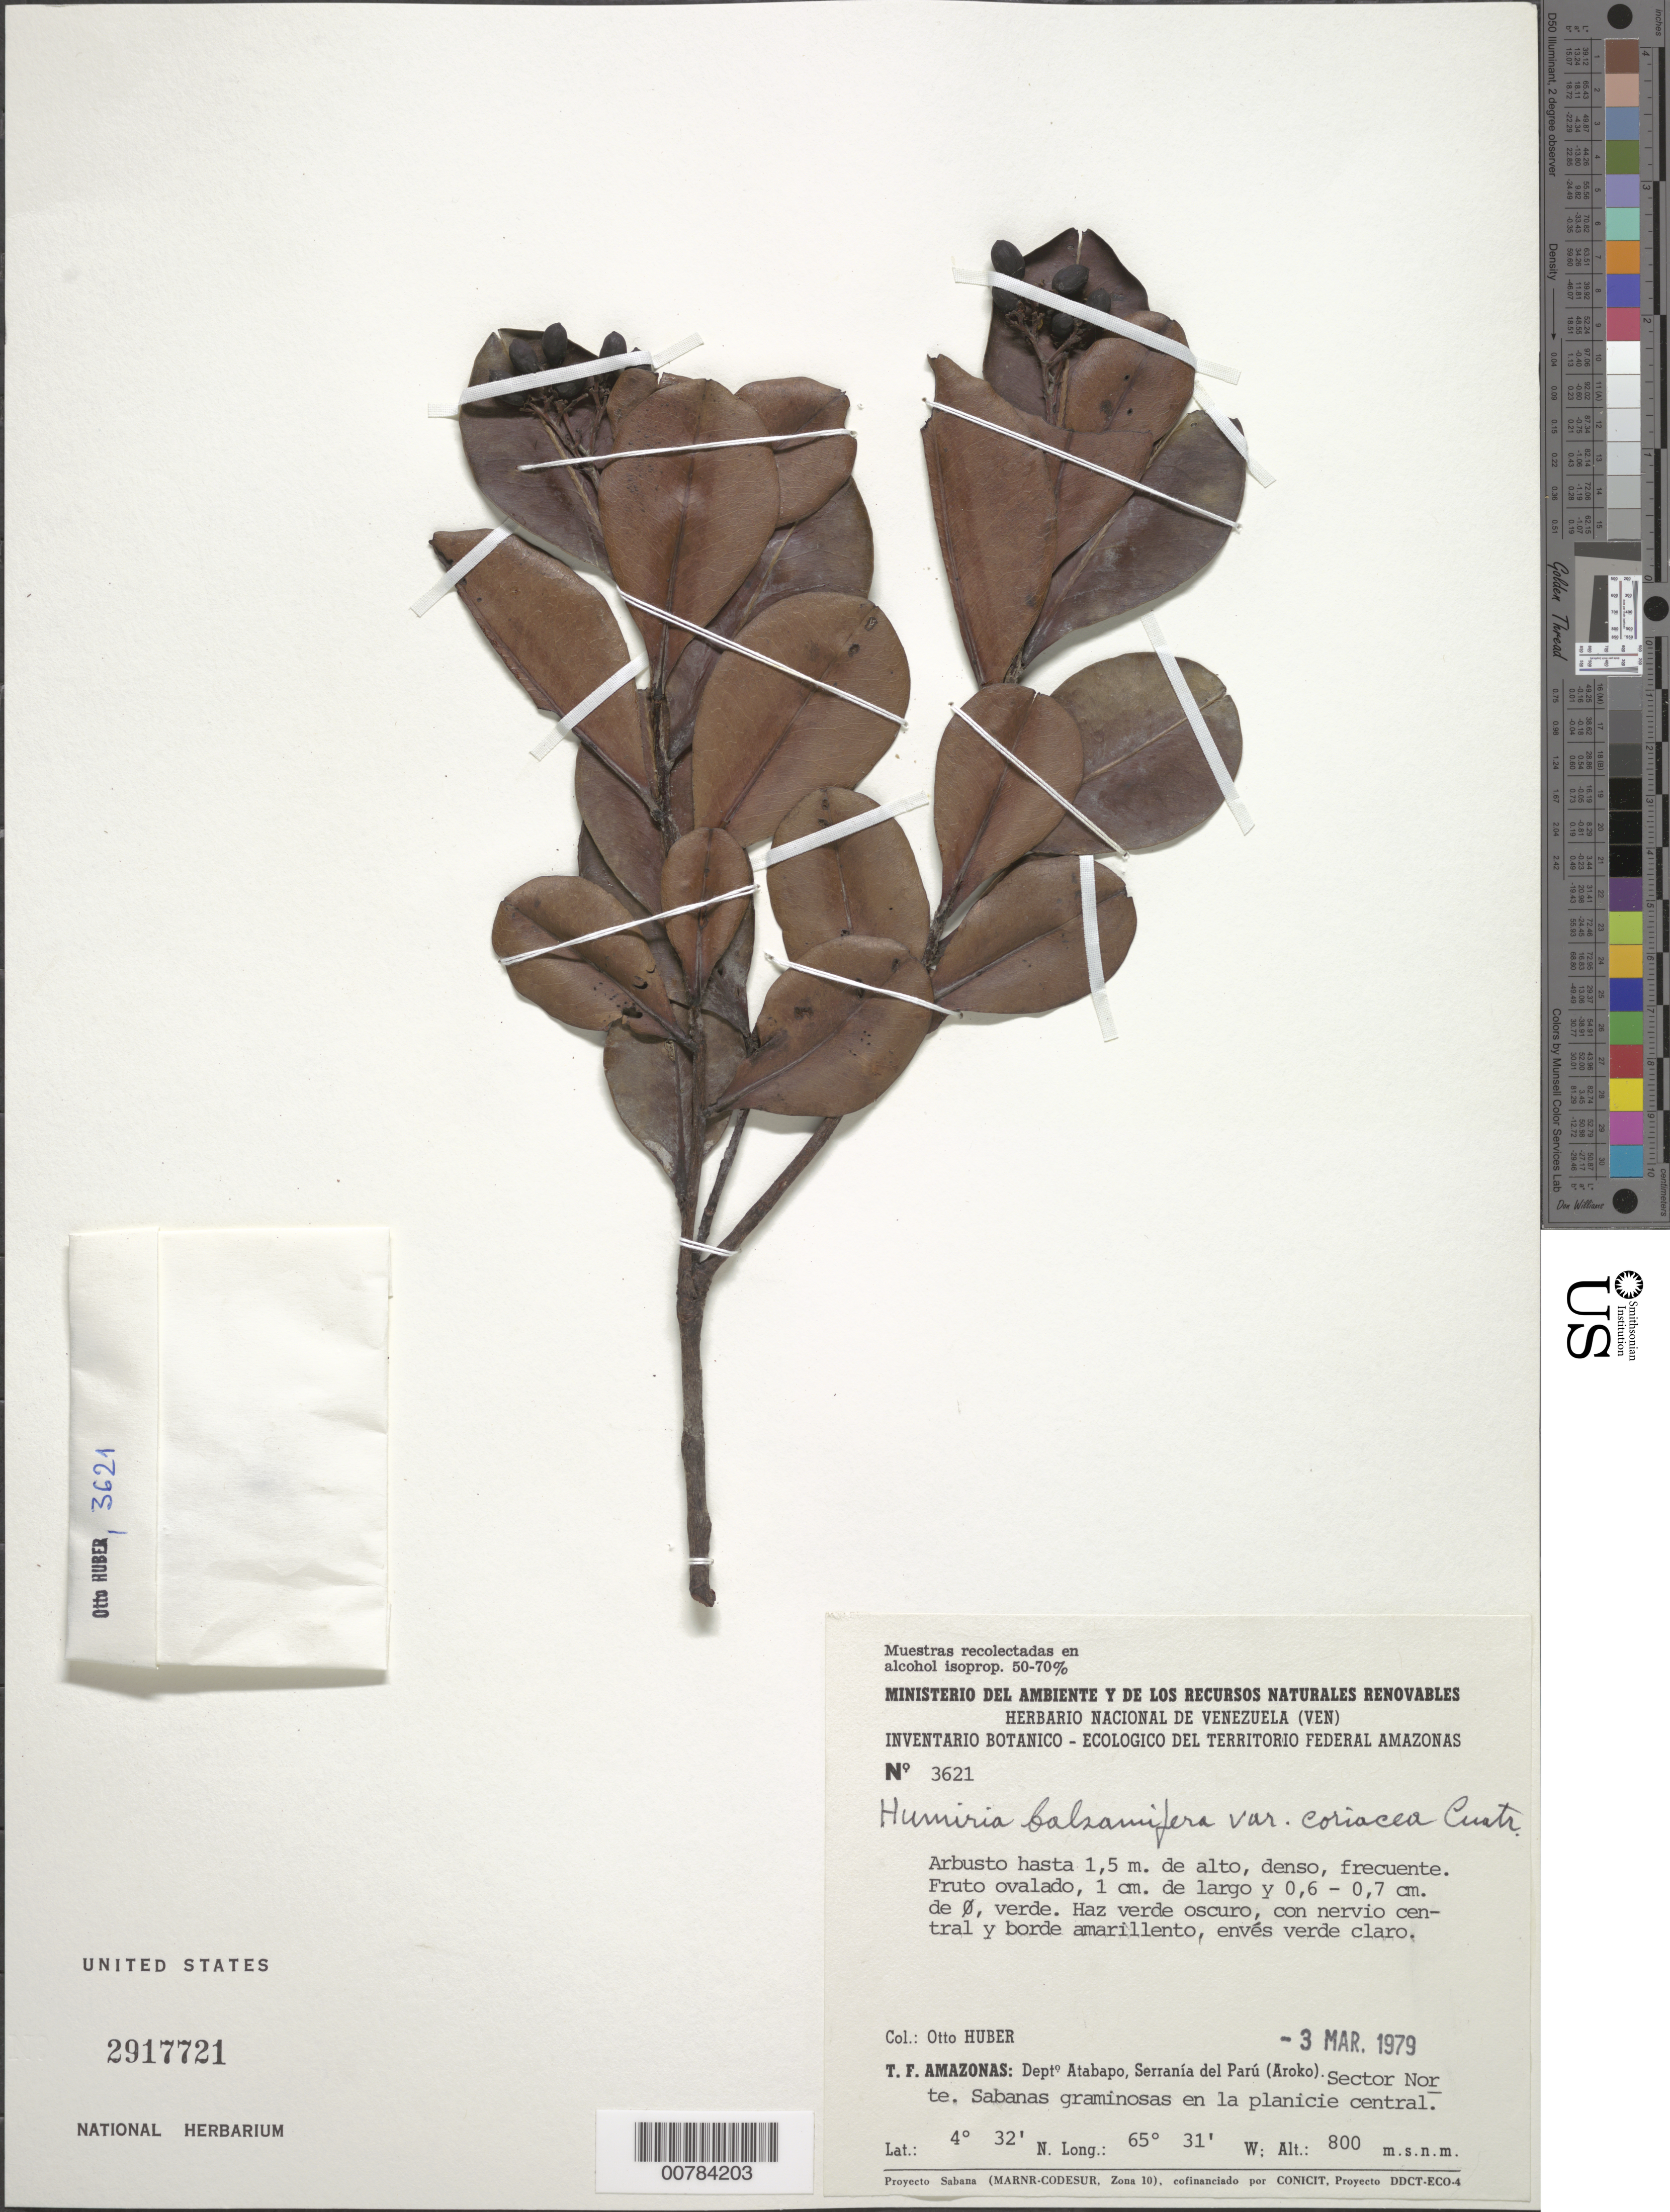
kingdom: Plantae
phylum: Tracheophyta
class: Magnoliopsida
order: Malpighiales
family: Humiriaceae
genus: Humiria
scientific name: Humiria balsamifera var. coriacea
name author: Cuatrec.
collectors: O. Huber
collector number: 3621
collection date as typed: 3-Mar-79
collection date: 1979-03-03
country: Venezuela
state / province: Amazonas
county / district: Atabapo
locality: Serranía del Parú (Aroko)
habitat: Sabanas graminosas en la planicie central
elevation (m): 800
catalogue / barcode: US 2917721